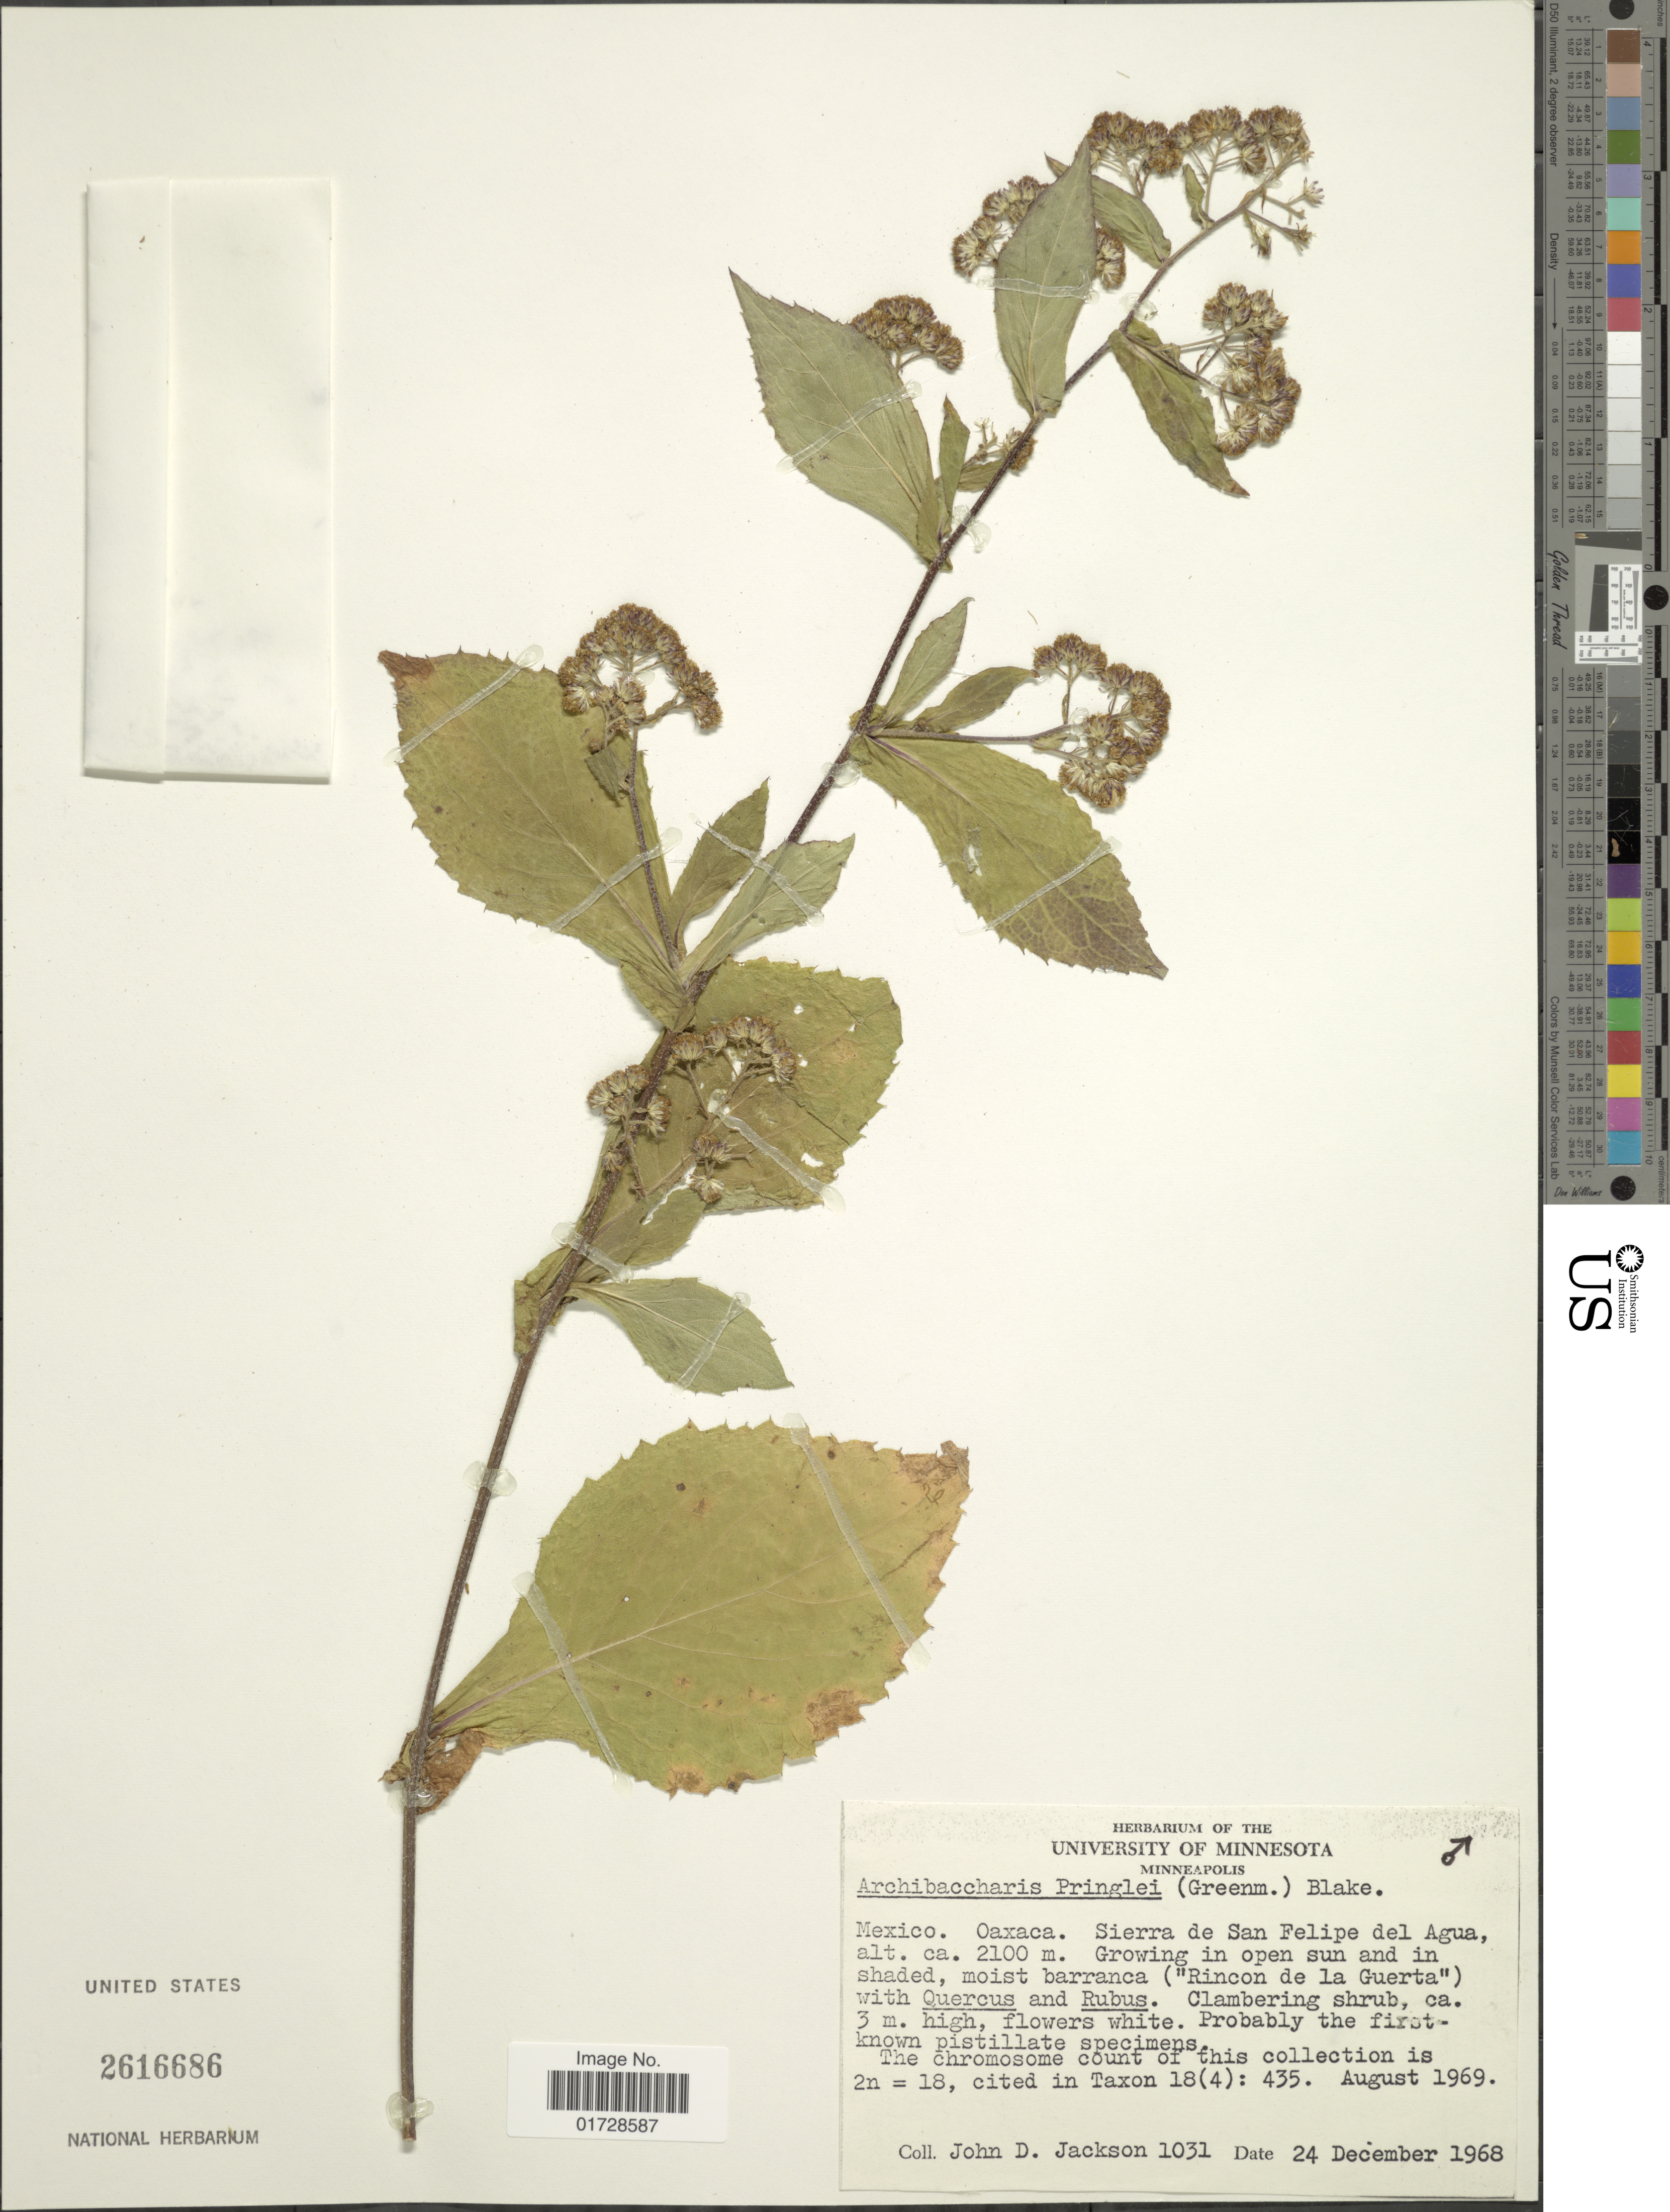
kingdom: Plantae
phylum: Tracheophyta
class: Magnoliopsida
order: Asterales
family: Asteraceae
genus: Archibaccharis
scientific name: Archibaccharis pringlei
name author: (Greenm.) S.F. Blake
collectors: J. Jackson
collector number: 1031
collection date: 1968-12-24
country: Mexico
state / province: Oaxaca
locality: Sierra de San Felipe del Agua (Rincon de la Guerta)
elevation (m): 2100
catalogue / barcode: US 2616686